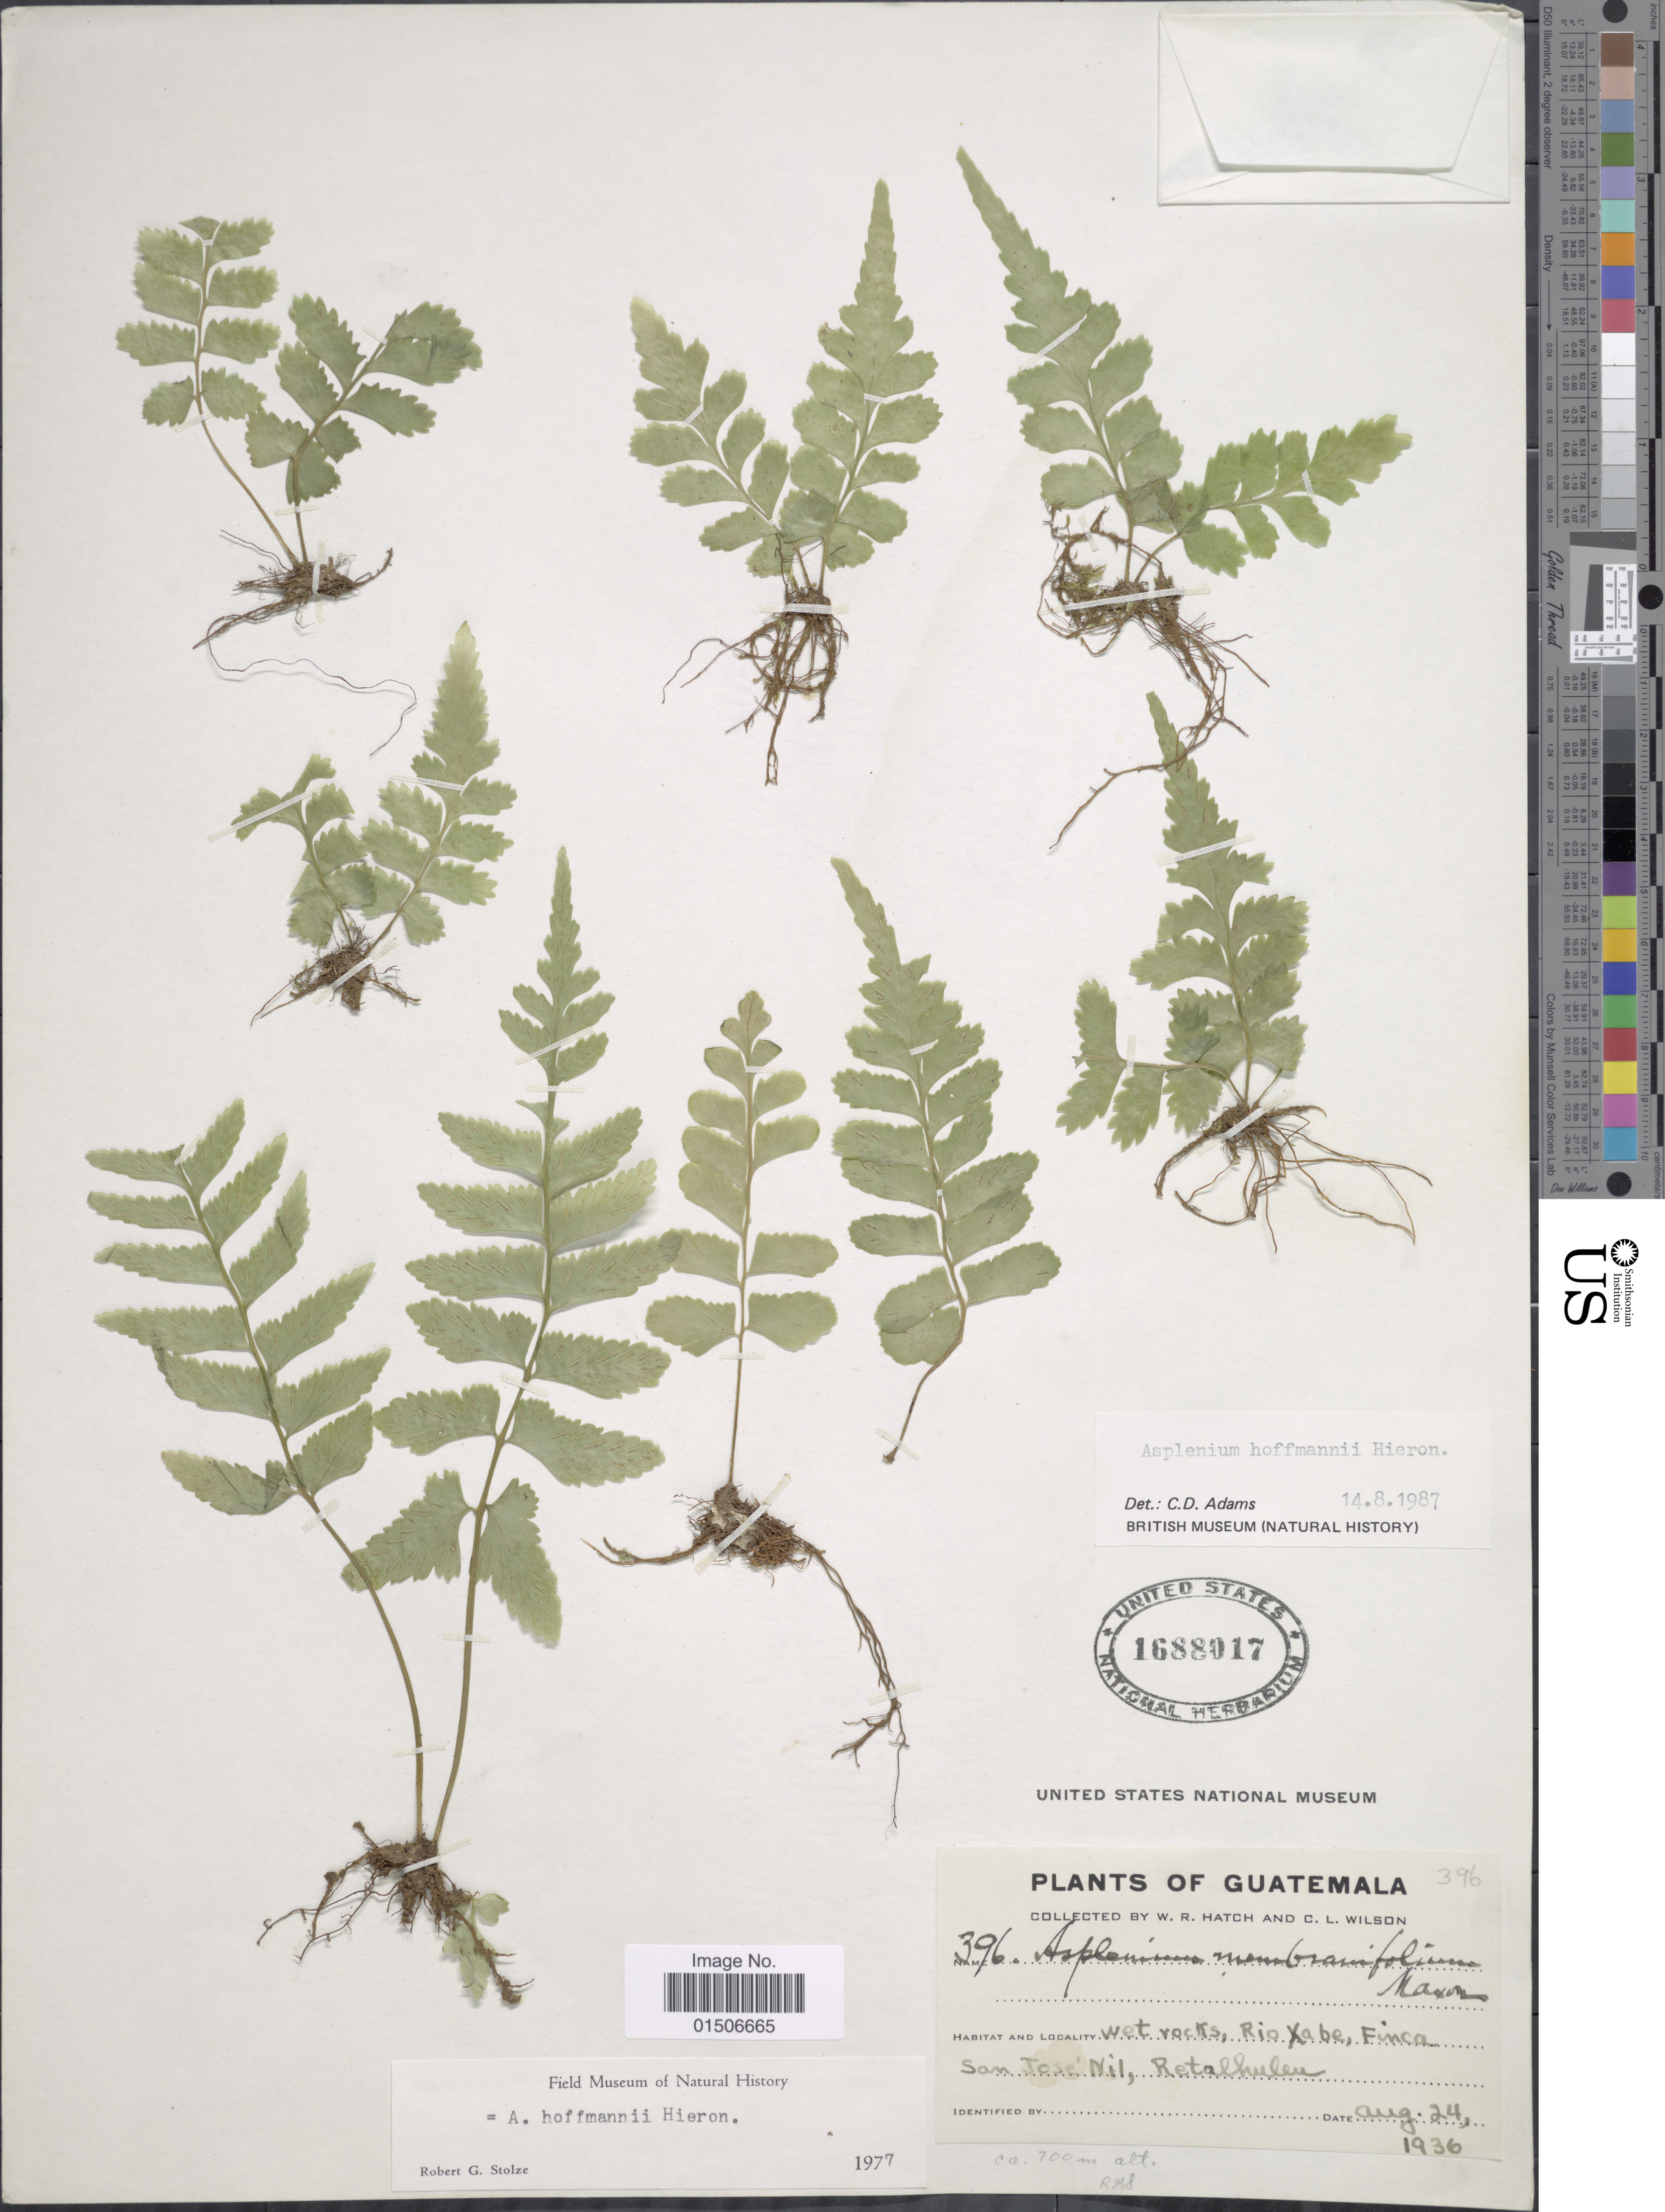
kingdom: Plantae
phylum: Tracheophyta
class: Polypodiopsida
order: Polypodiales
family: Aspleniaceae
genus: Asplenium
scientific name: Asplenium hoffmannii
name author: Hieron.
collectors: W. Hatch & C. L. Wilson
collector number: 396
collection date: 1936-08-24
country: Guatemala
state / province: Retalhuleu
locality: Wet rocks, Rio Xabe, Finca San José Nil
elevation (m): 700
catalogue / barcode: US 1688017